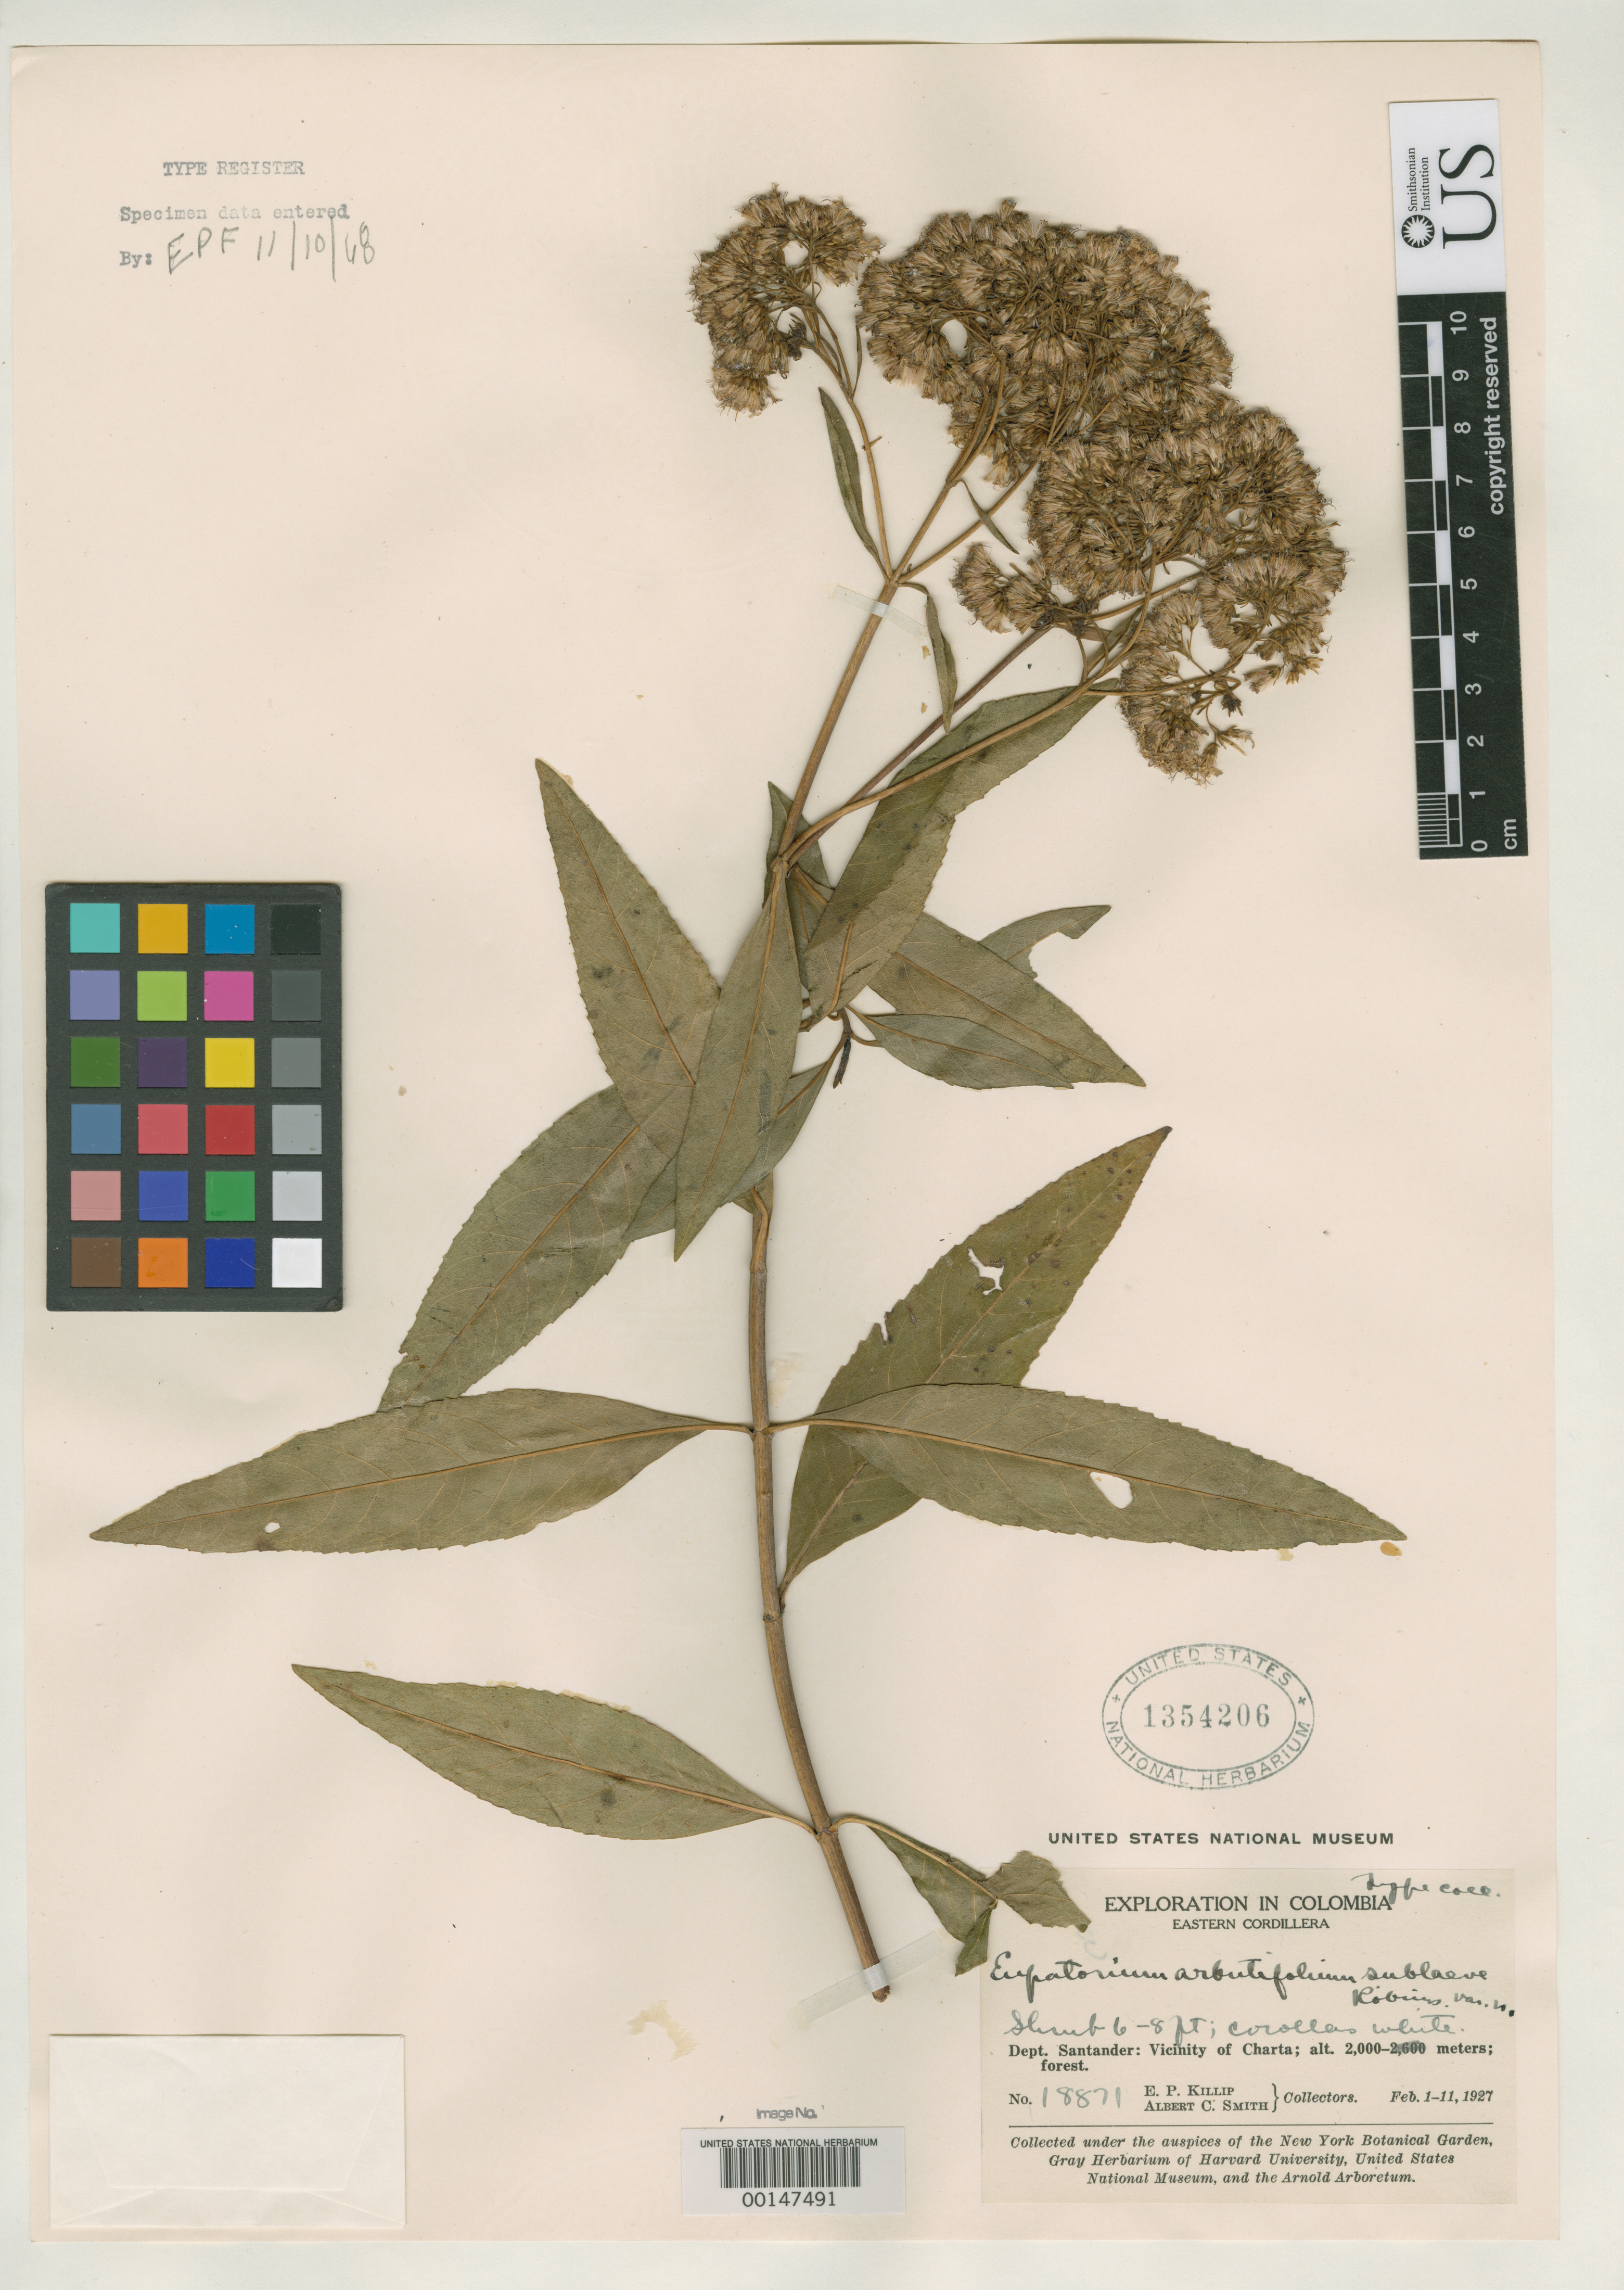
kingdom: Plantae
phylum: Tracheophyta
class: Magnoliopsida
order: Asterales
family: Asteraceae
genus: Eupatorium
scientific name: Eupatorium arbutifolium var. sublaeve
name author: B.L. Rob.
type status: Isotype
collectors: E. P. Killip & A. C. Smith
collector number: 18871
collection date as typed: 11 Feb 1927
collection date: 1927-02-11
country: Colombia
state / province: Santander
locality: Charta.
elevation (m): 2000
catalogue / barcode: US 1354206